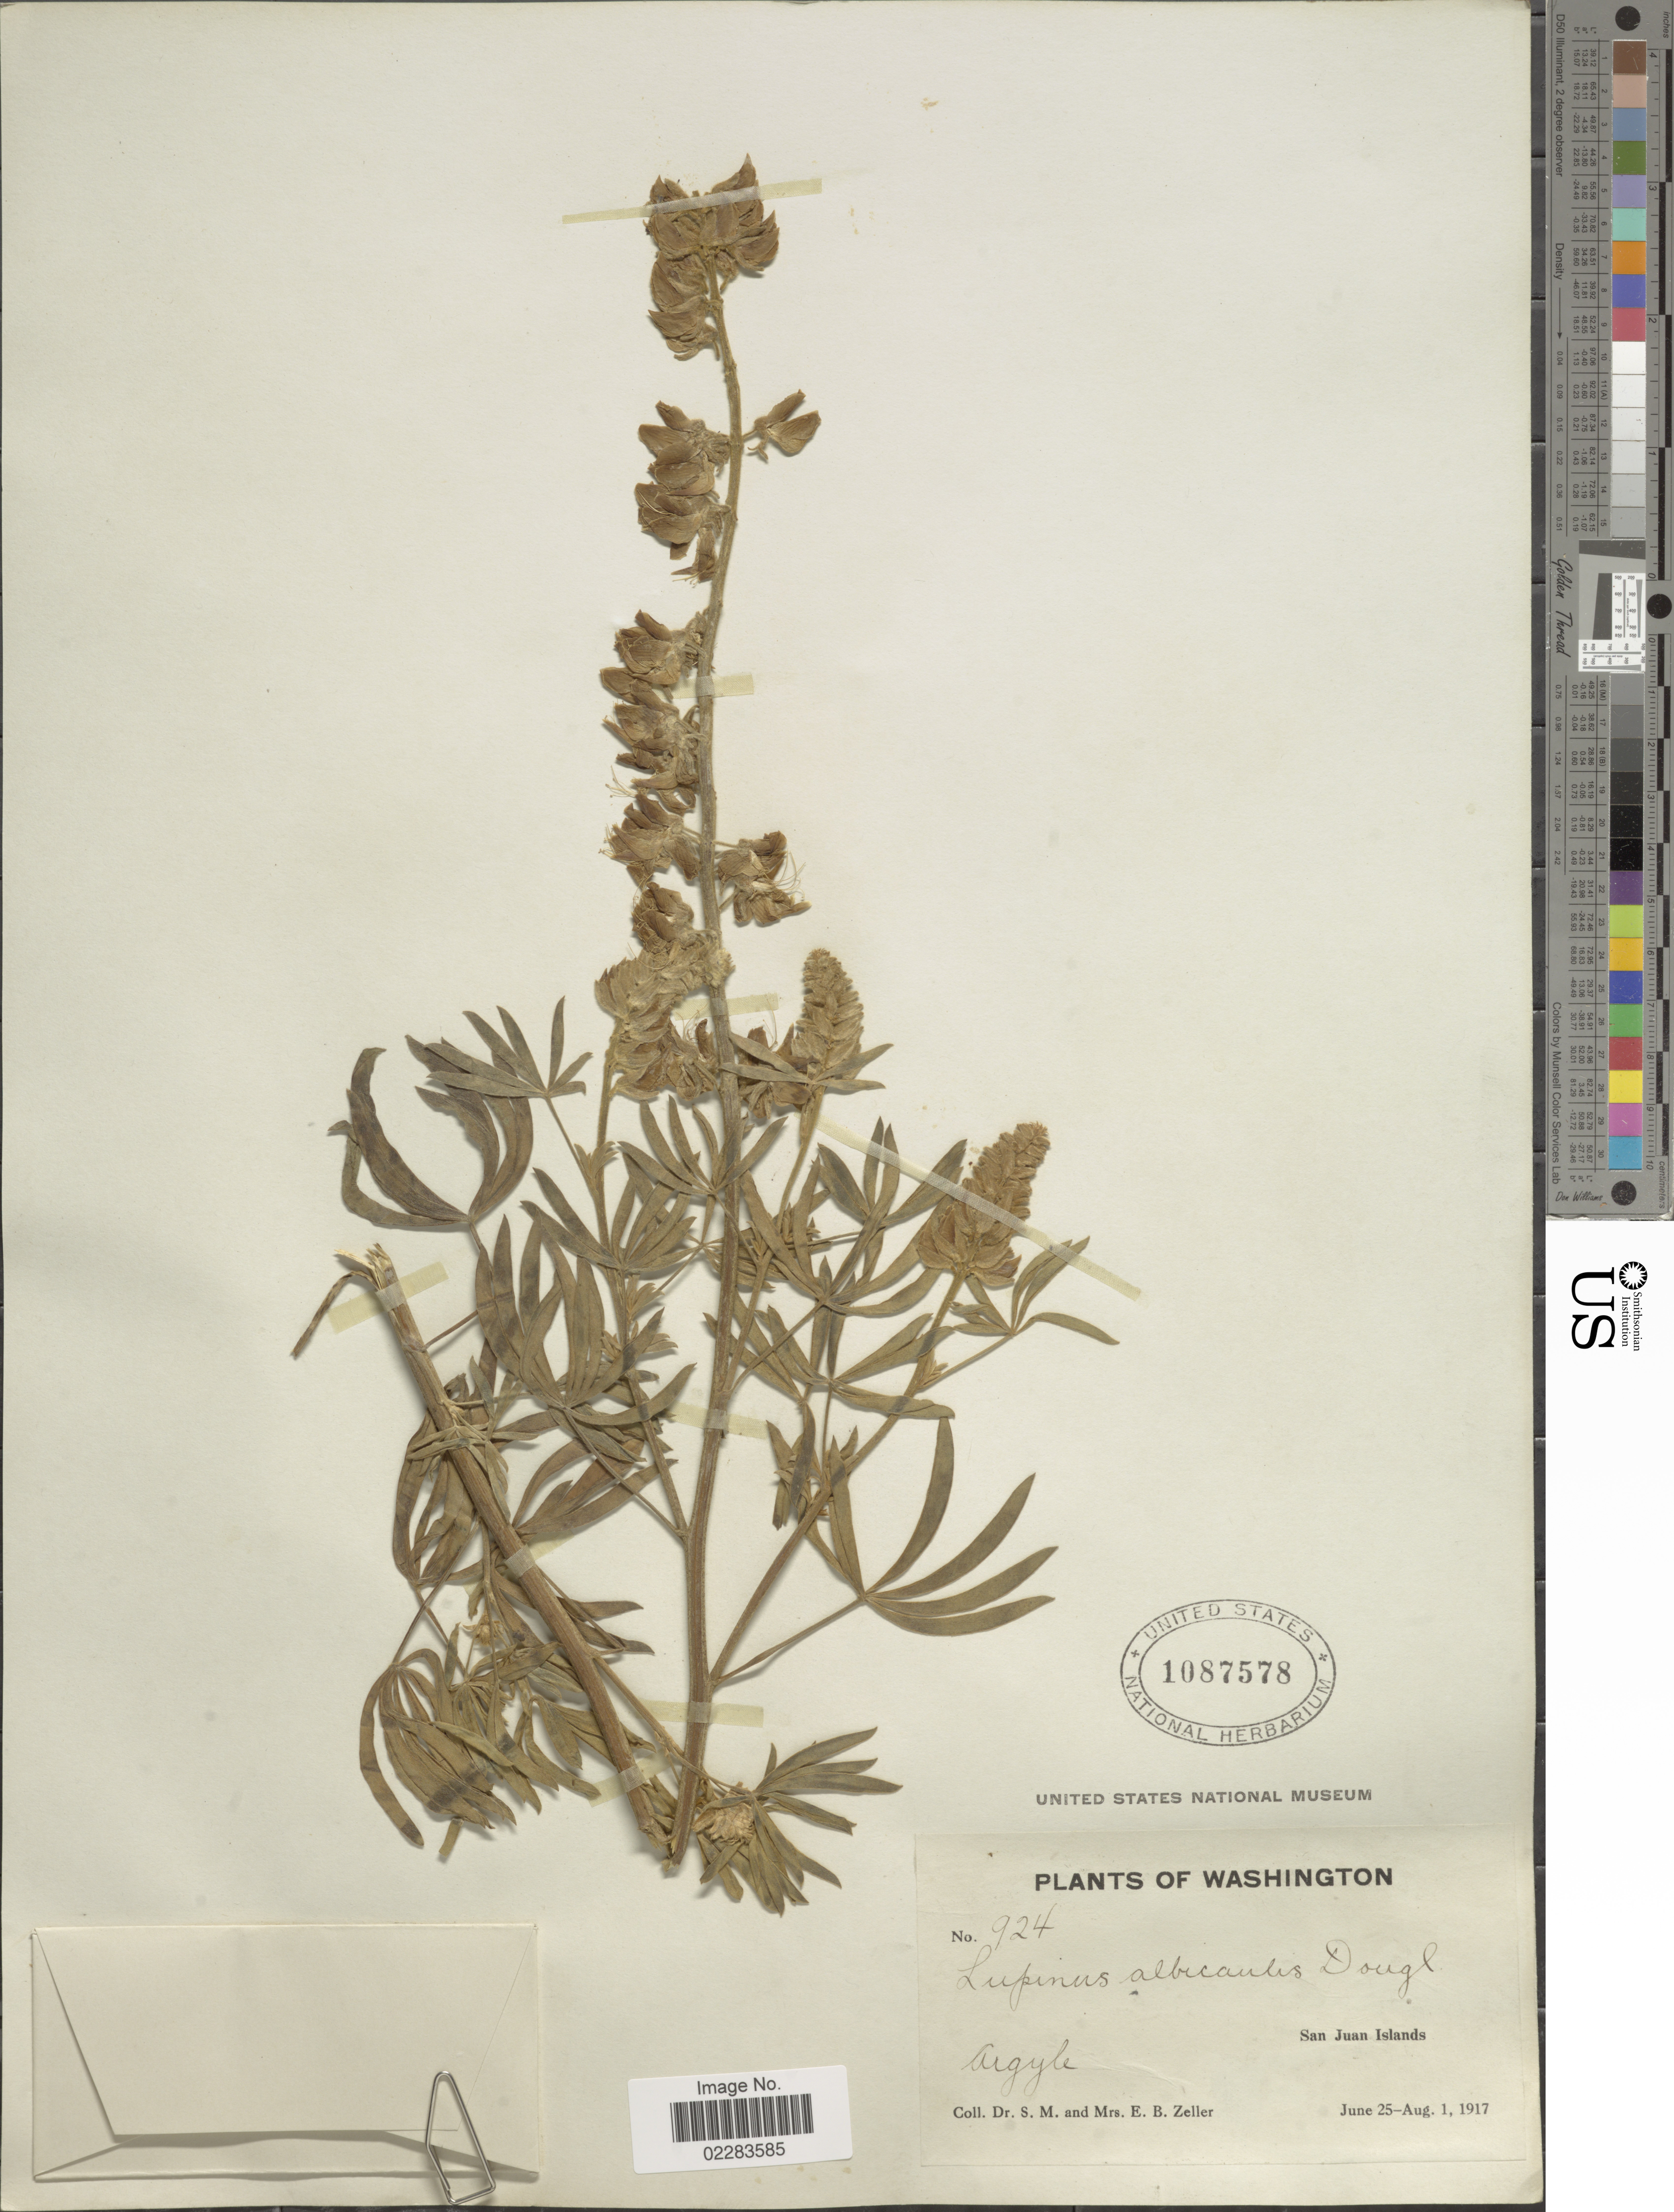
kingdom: Plantae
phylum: Tracheophyta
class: Magnoliopsida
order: Fabales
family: Fabaceae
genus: Lupinus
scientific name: Lupinus albicaulis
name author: Douglas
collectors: S. Zeller & E. Zeller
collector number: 924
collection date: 1917-06-25/1917-08-01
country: United States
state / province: Washington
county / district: San Juan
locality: Argyle. San Juan Islands.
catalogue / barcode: US 1087578